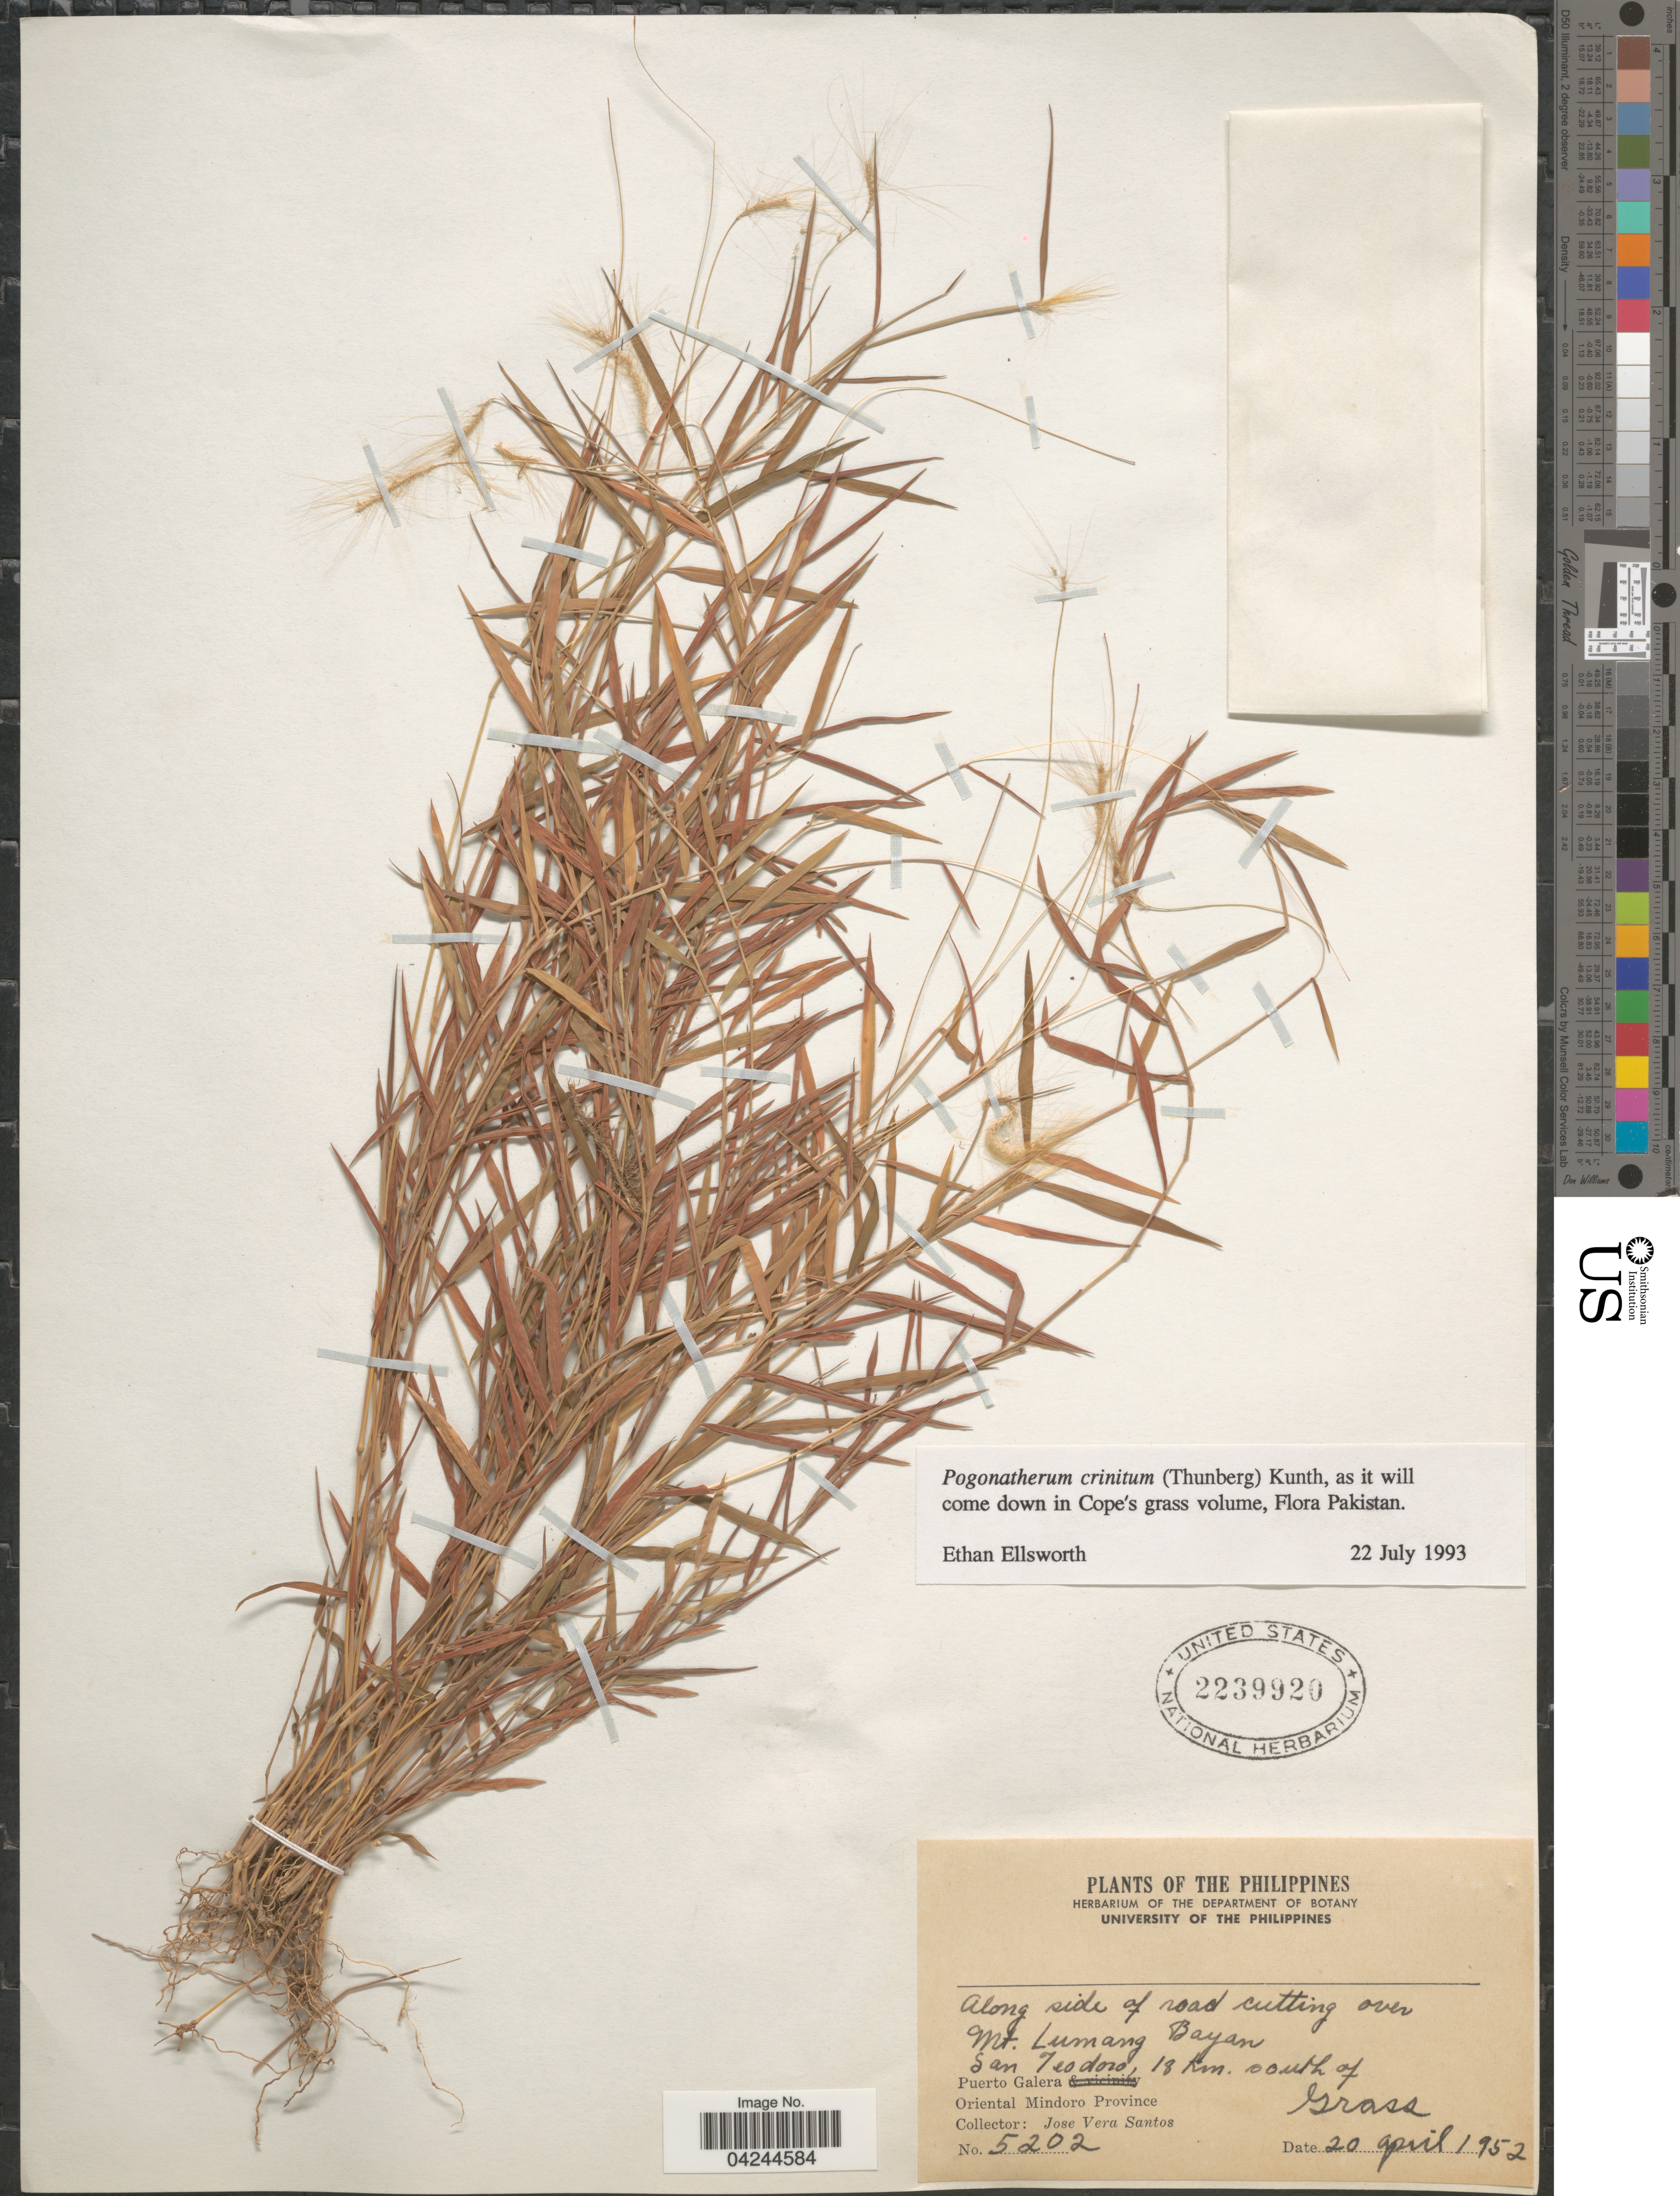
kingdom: Plantae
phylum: Tracheophyta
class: Liliopsida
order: Poales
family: Poaceae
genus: Pogonatherum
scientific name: Pogonatherum crinitum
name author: (Thunb.) Kunth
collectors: J. V. Santos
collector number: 5202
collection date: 1953-04-20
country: Philippines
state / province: Mimaropa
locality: Along side of road cutting over Mt. Lumang Bayan. San Teodoro, 18 Km. south of Puerto Galera. Oriental Mindoro Province.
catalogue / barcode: US 2239920